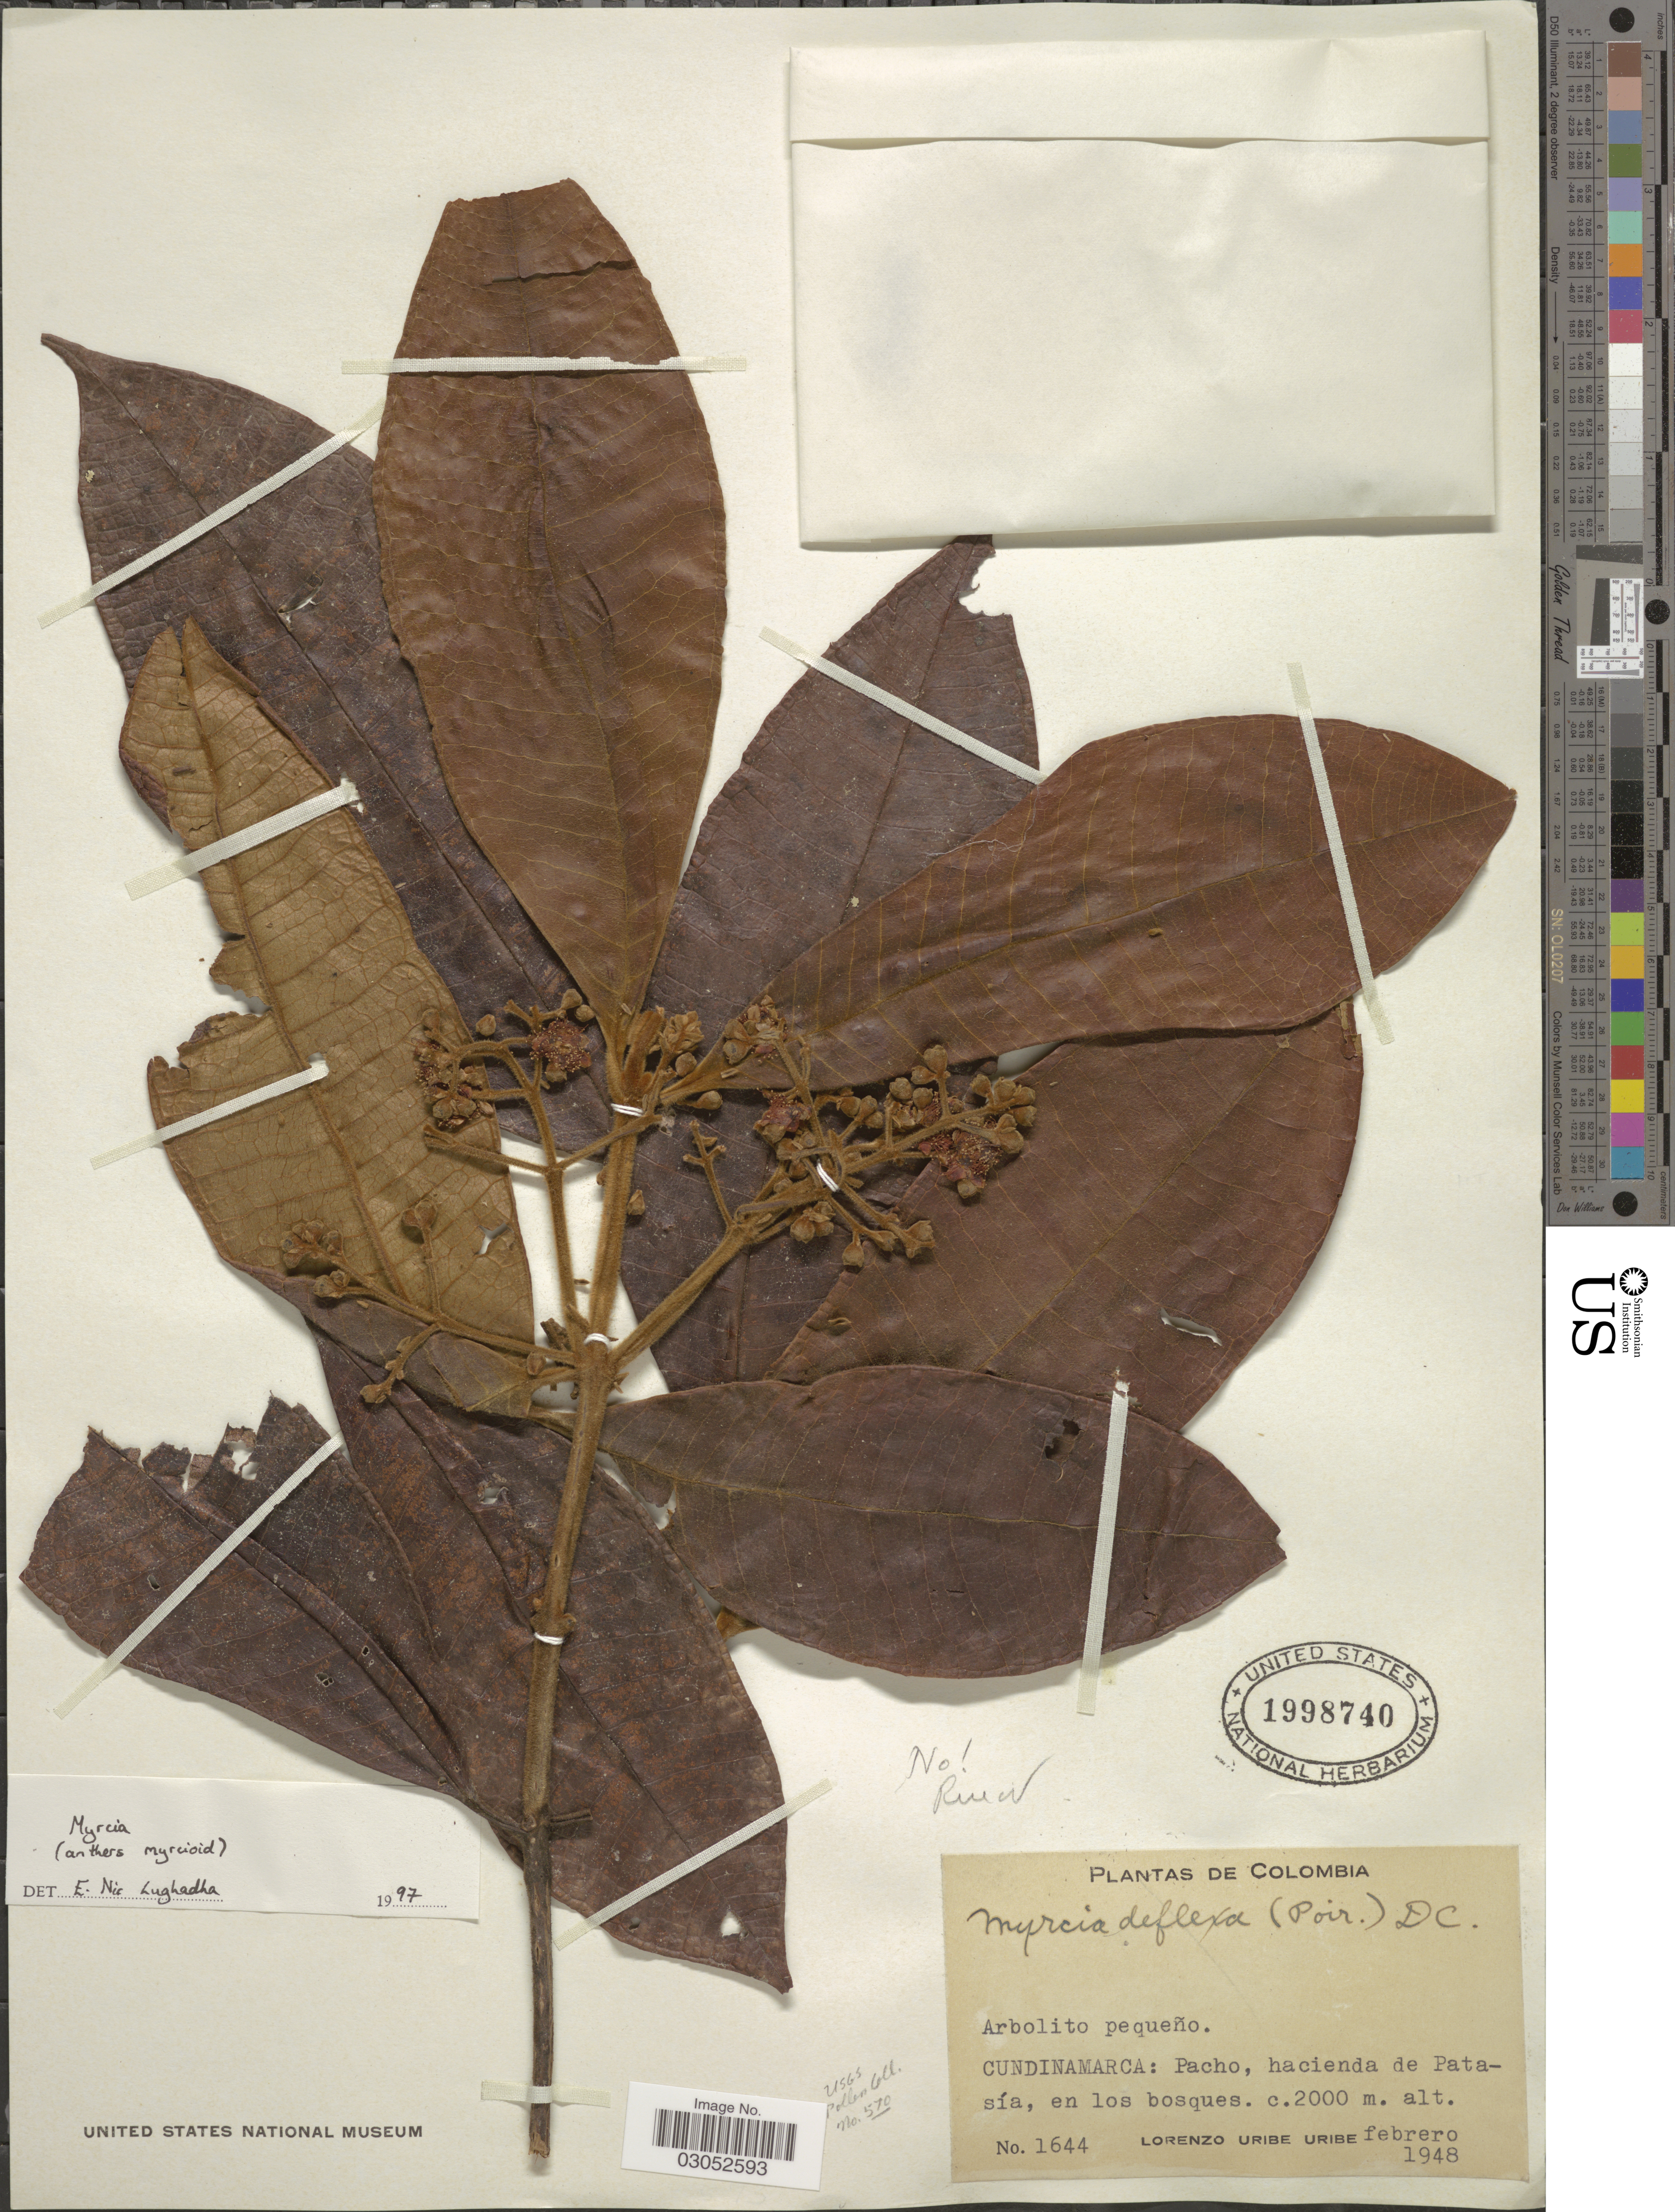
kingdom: Plantae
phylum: Tracheophyta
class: Magnoliopsida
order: Myrtales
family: Myrtaceae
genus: Myrcia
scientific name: Myrcia hernandezii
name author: Parra-Os.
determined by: Parra-O, Carlos A., Instituto de Ciencias Naturales - Universidad Nacional de Colombia (COLOMBIA)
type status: Isotype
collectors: L. Uribe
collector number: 1644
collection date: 1948-02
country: Colombia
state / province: Cundinamarca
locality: Cundinamarca: Pacho, hacienda de Patasía, en los bosques.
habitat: en los bosques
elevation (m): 2000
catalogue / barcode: US 1998740